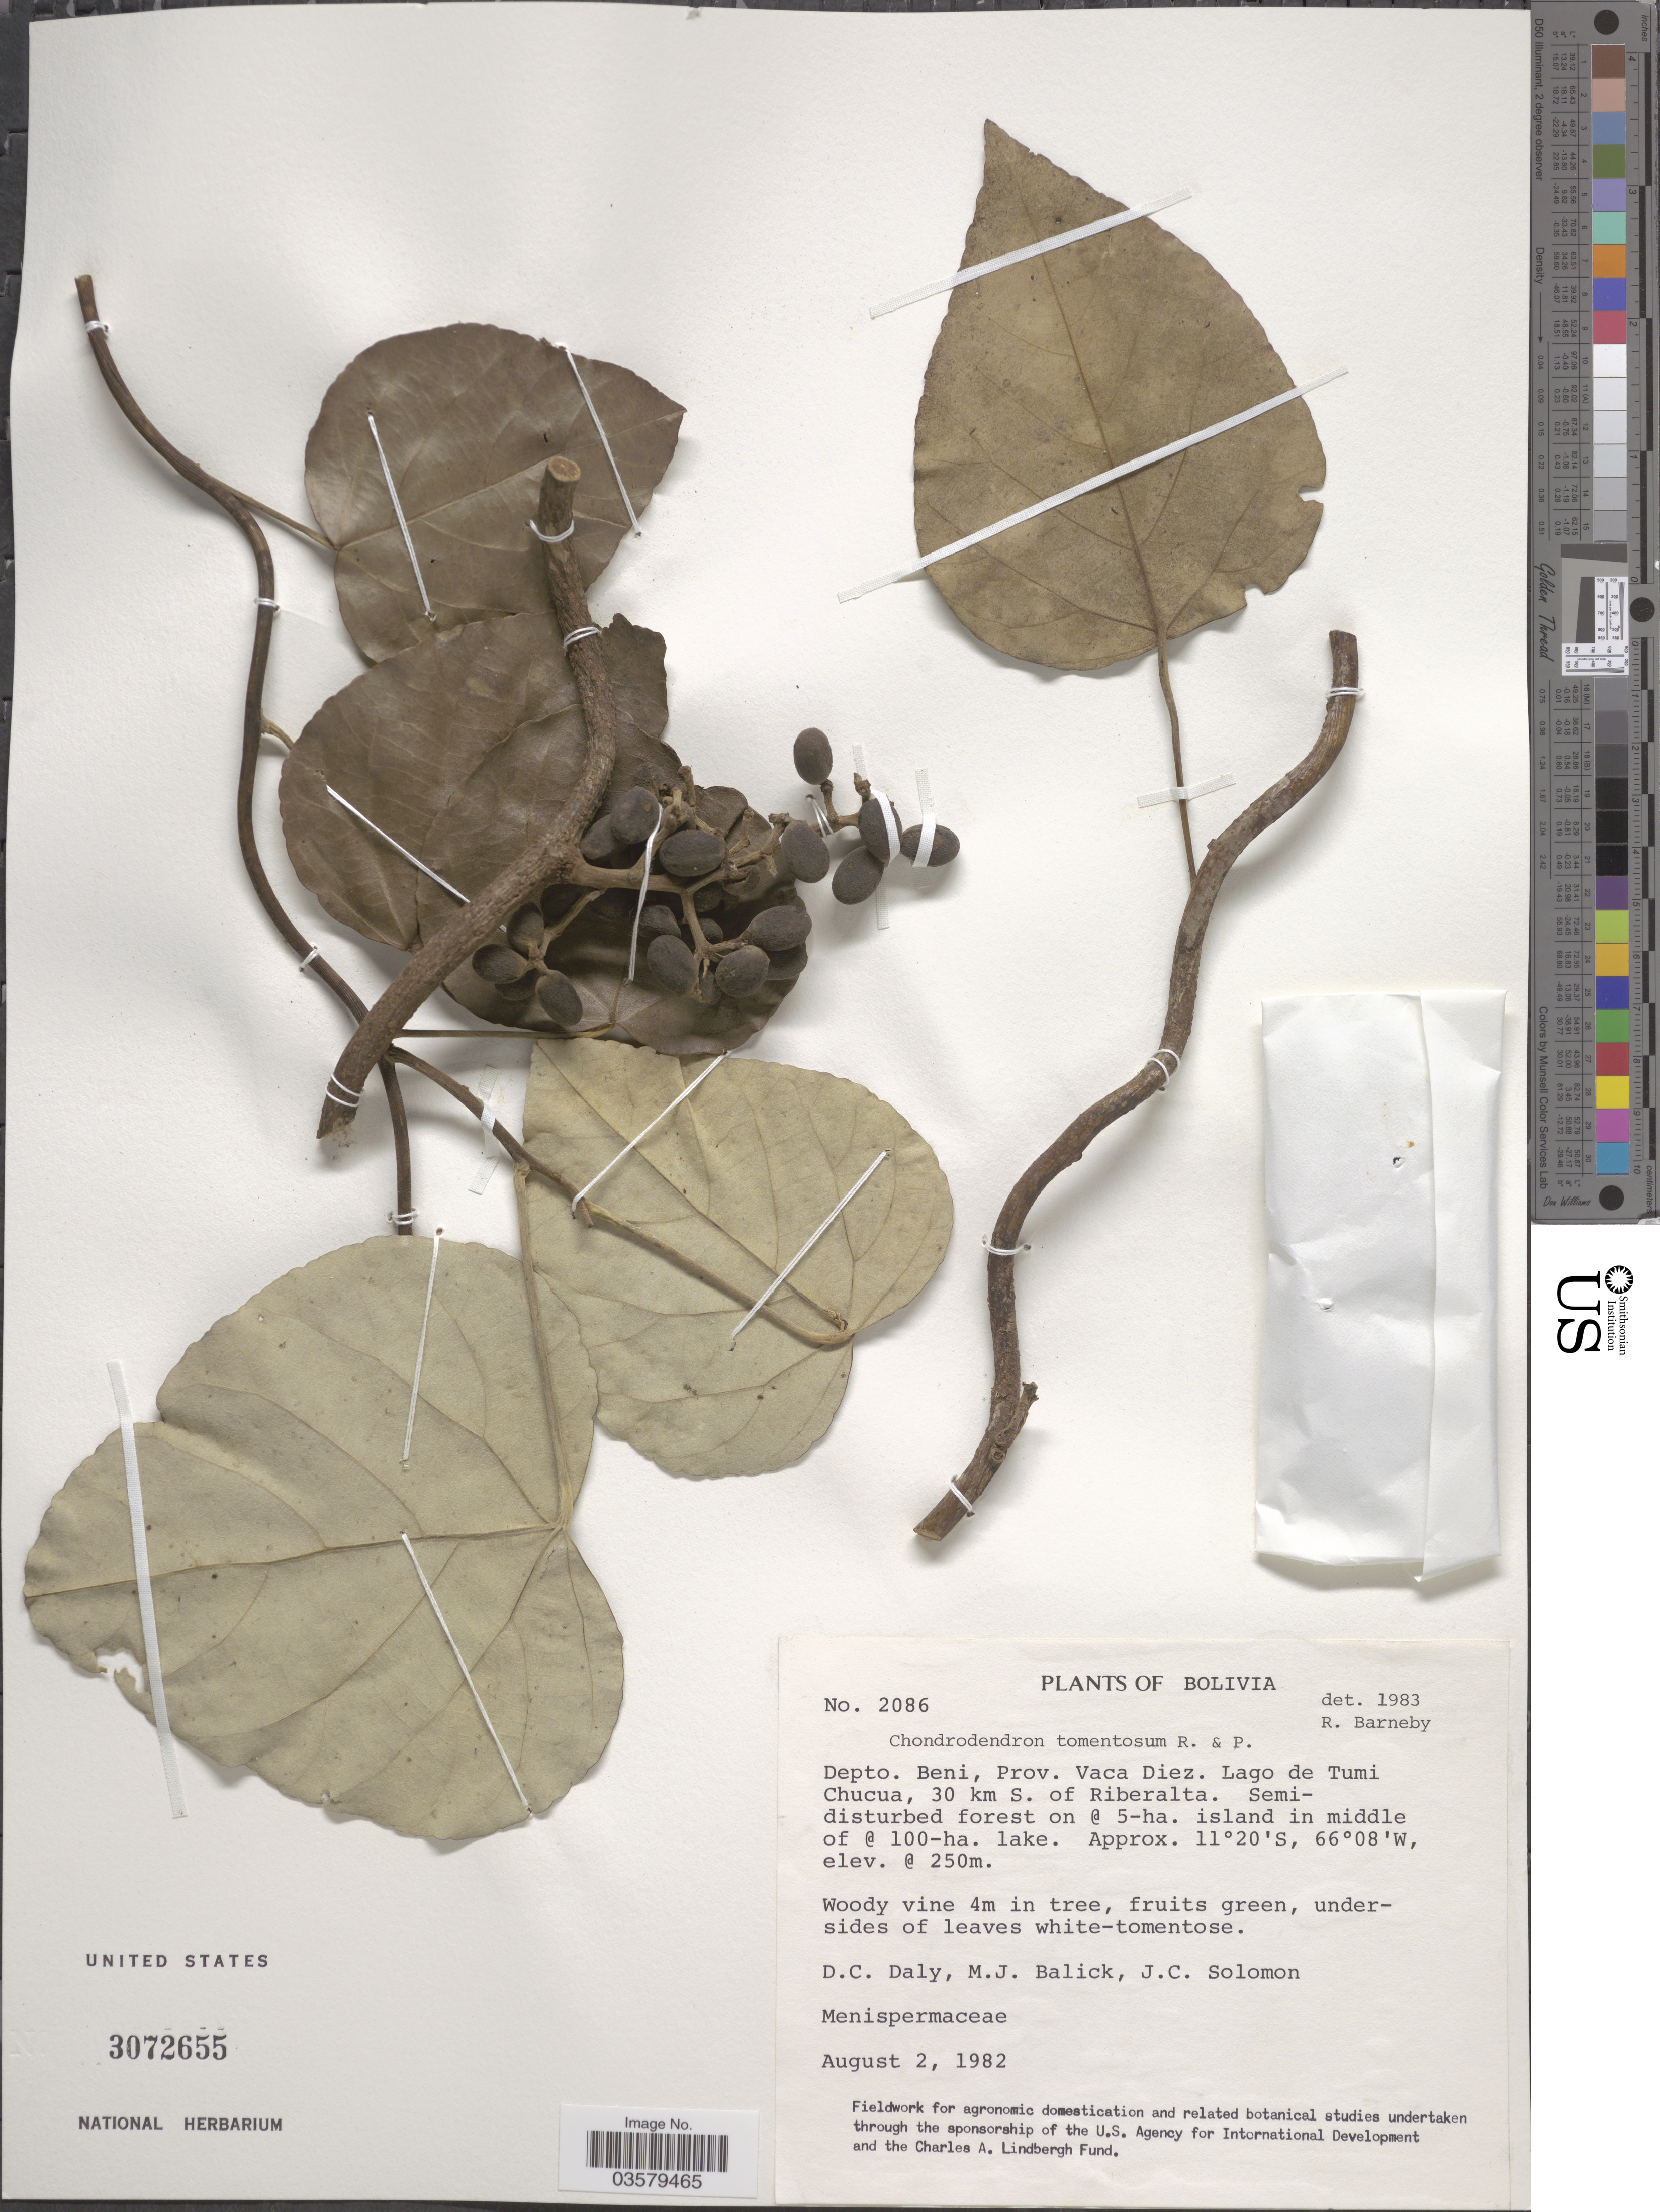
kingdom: Plantae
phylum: Tracheophyta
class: Magnoliopsida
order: Ranunculales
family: Menispermaceae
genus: Chondrodendron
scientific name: Chondrodendron tomentosum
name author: Ruiz & Pav.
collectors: D. C. Daly & J. C. Solomon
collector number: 2086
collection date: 1982-08-02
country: Bolivia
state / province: Beni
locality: Depto. Beni, Prov. Vaca Diez. Lago de Tumi Chucua, 30 km S. of Riberalta.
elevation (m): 250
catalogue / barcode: US 3072655